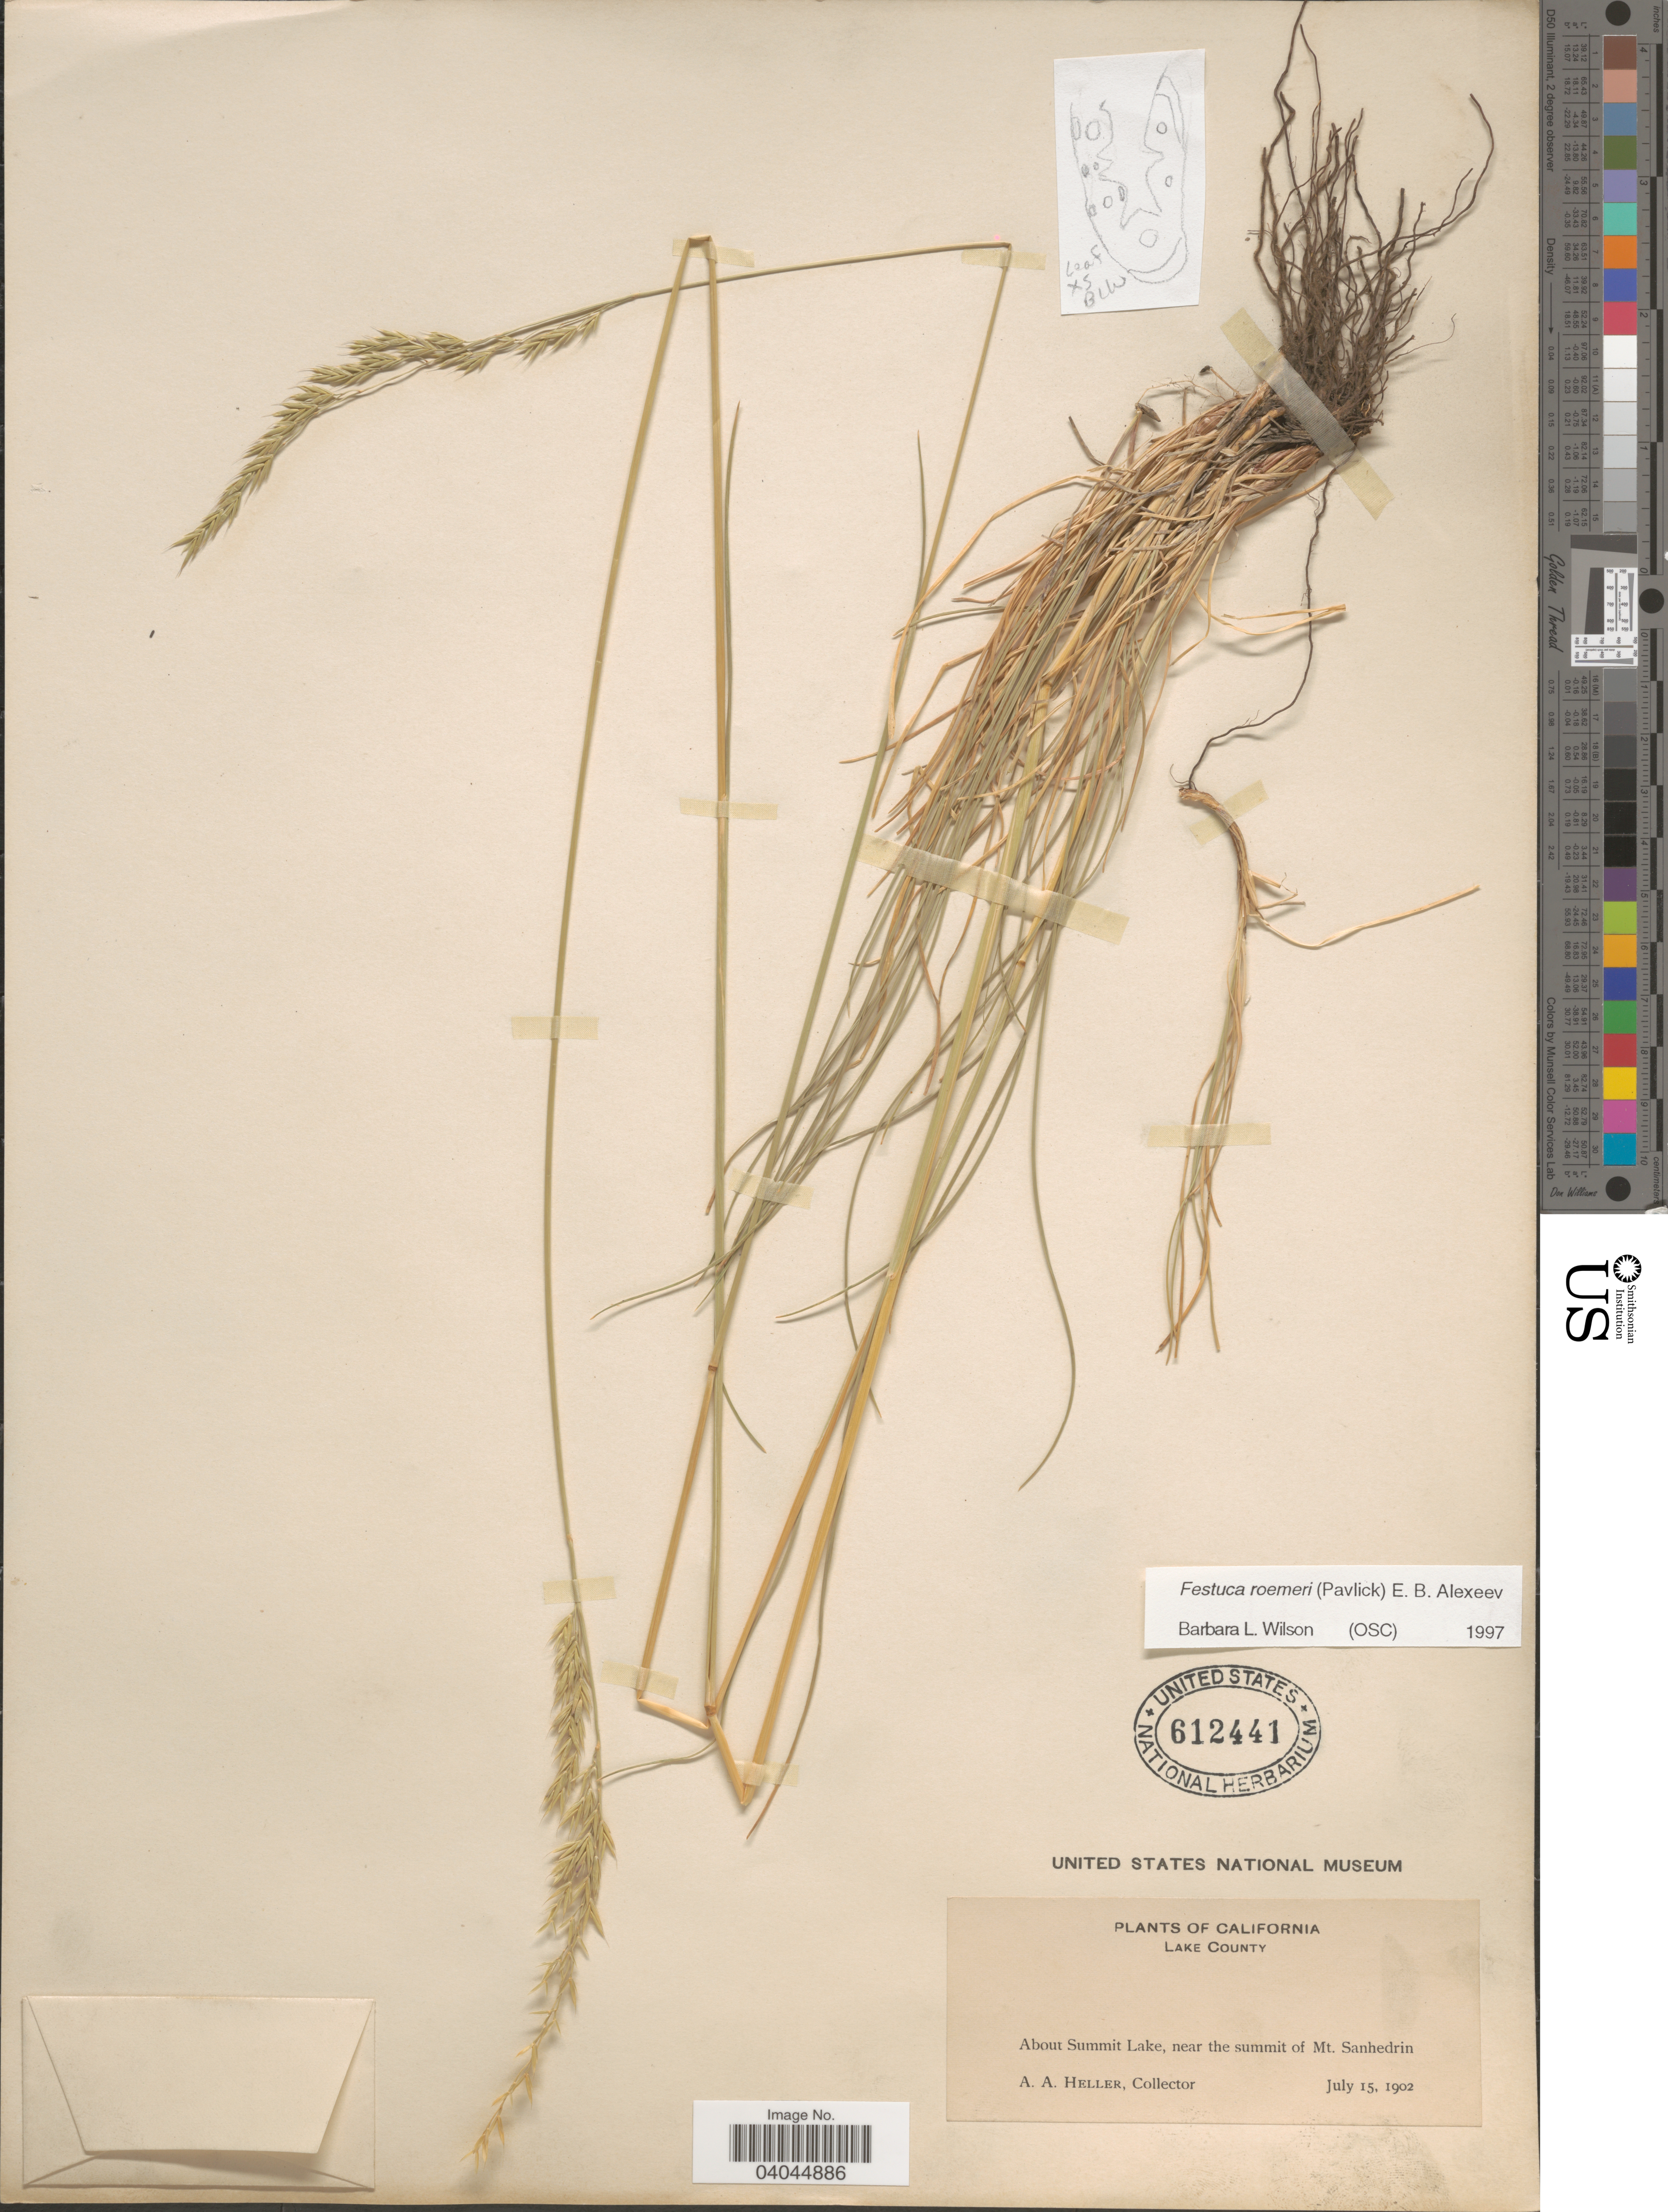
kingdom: Plantae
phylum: Tracheophyta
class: Liliopsida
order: Poales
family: Poaceae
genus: Festuca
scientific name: Festuca roemeri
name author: (Pavlick) E.B. Alexeev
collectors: A. A. Heller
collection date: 1902-07-15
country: United States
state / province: California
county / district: Lake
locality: Lake County. About Summit Lake, near the summit of Mt. Sanhedrin.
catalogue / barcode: US 612441